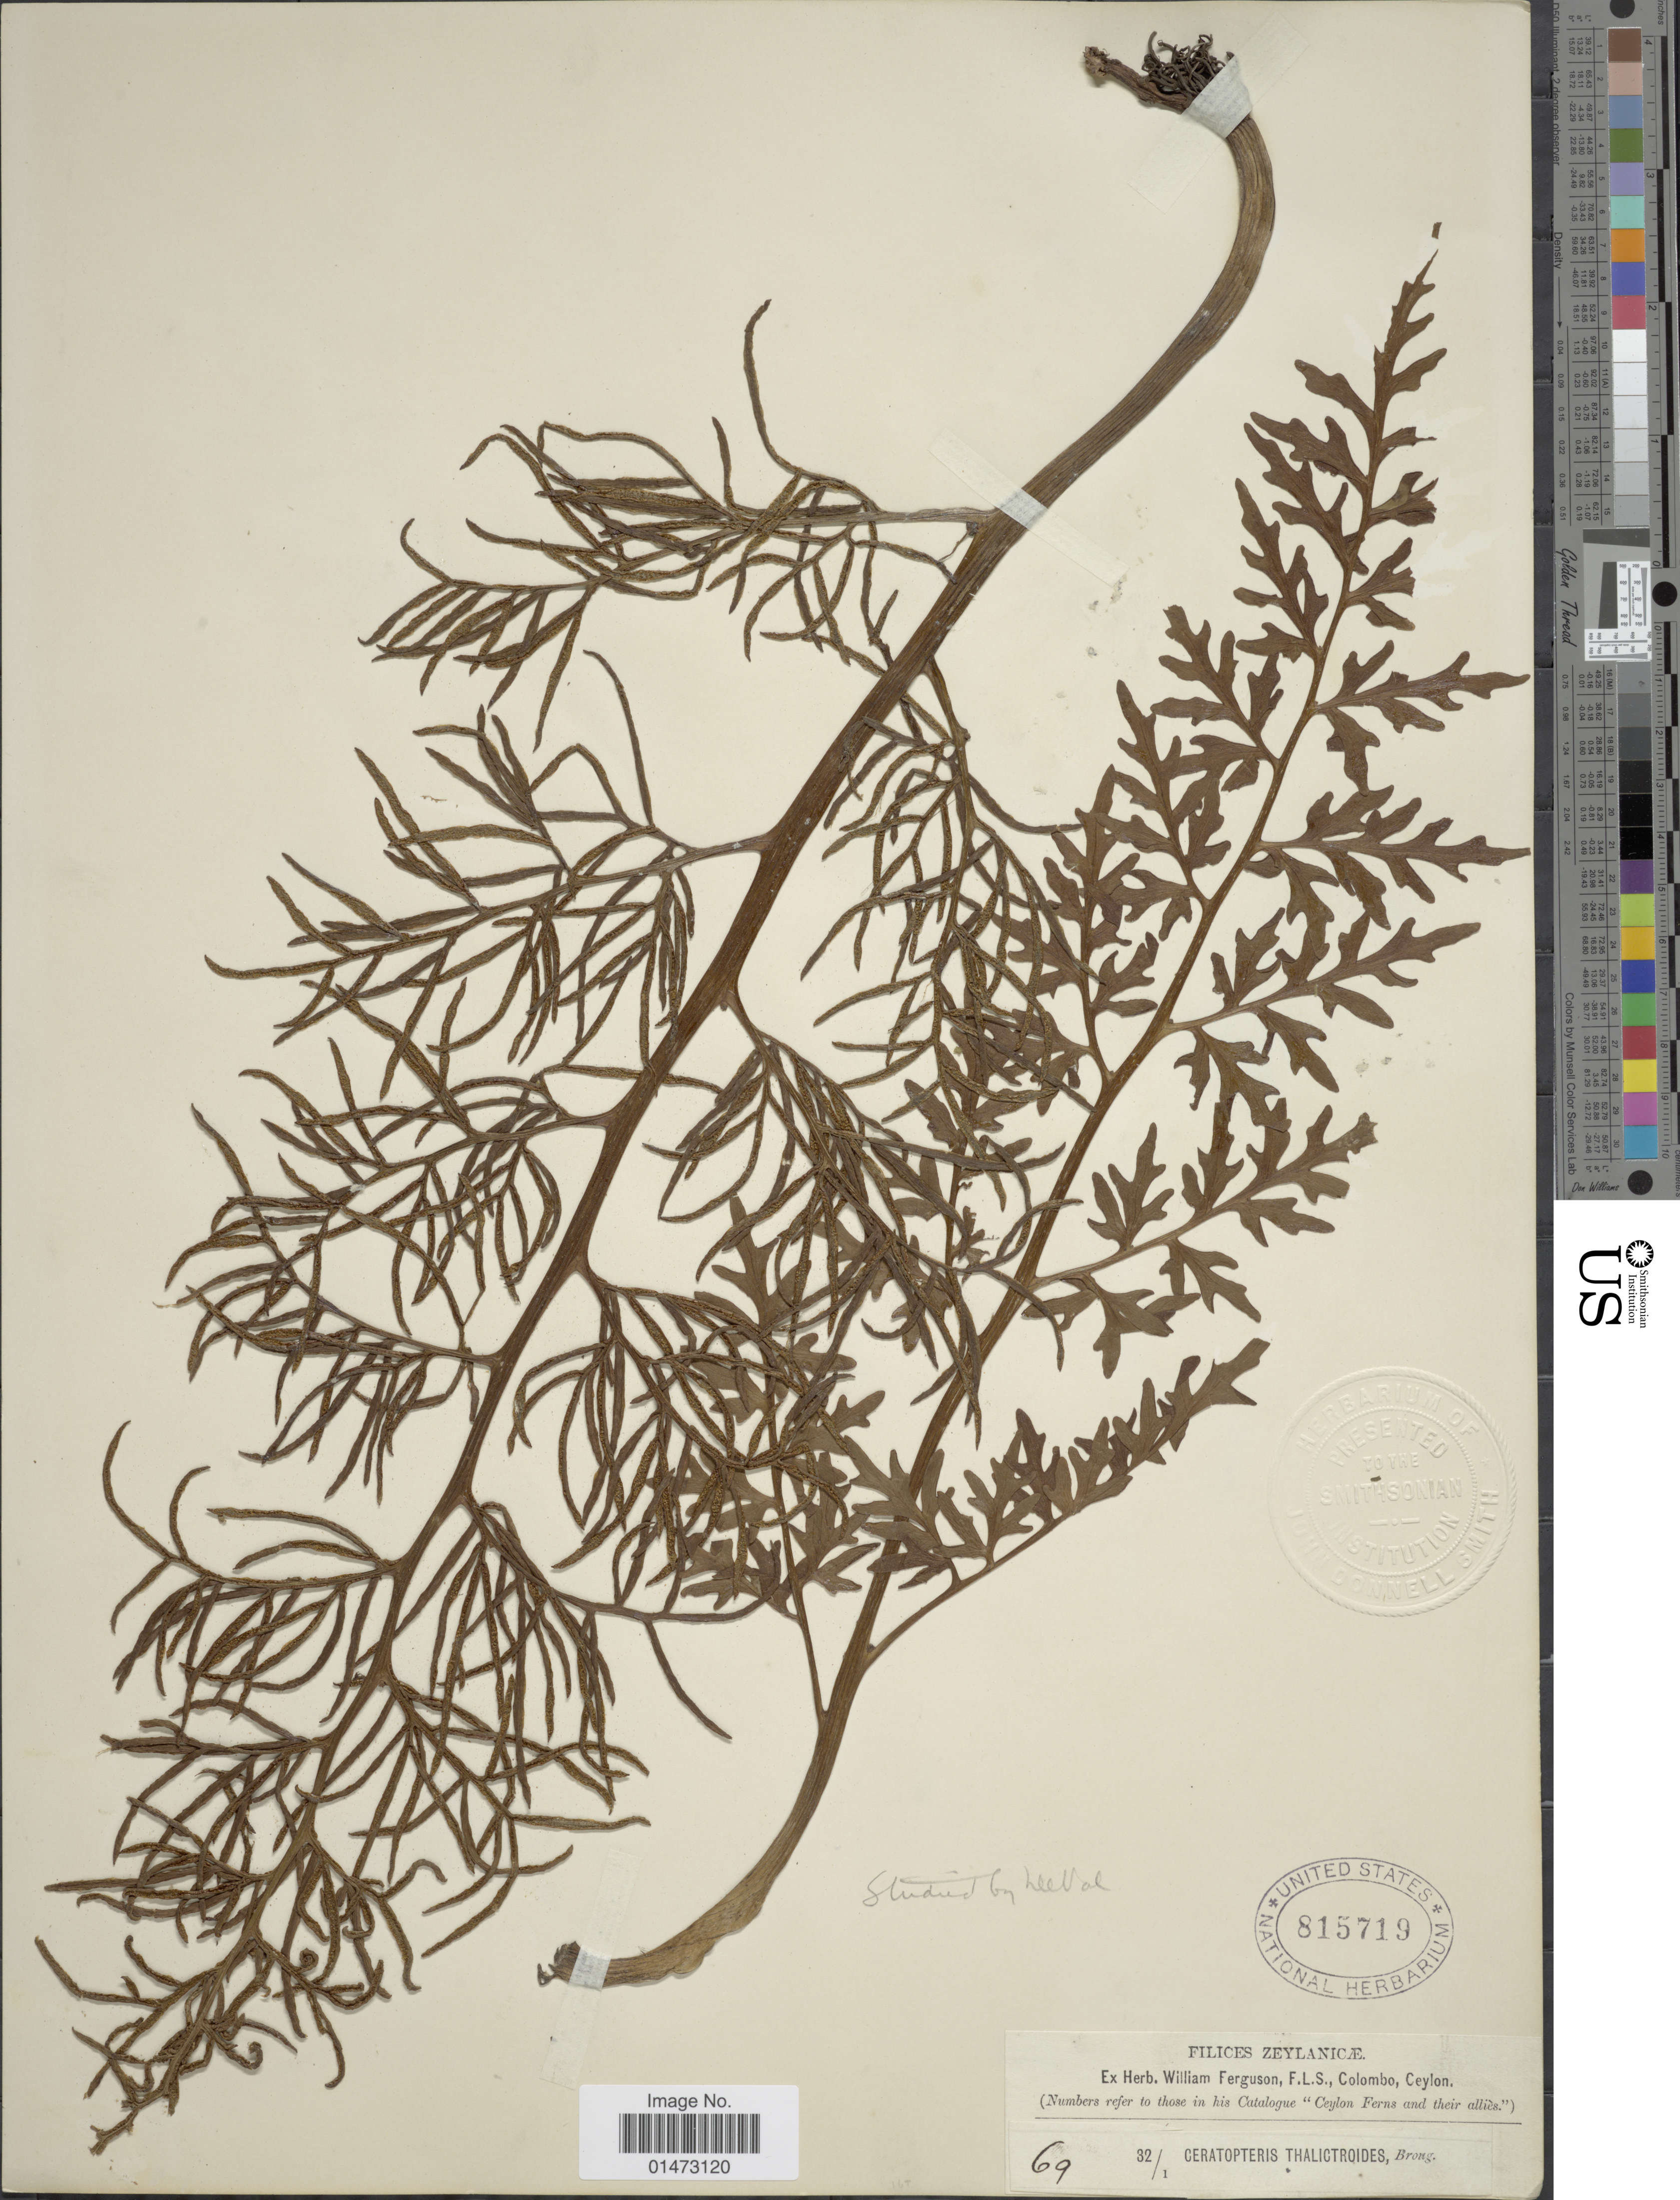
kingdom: Plantae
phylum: Tracheophyta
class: Polypodiopsida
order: Polypodiales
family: Pteridaceae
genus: Ceratopteris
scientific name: Ceratopteris thalictroides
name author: (L.) Brongn.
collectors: ex herb. William Ferguson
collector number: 69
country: Sri Lanka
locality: Filices Zeylanicæ, Ceylon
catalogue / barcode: US 815719